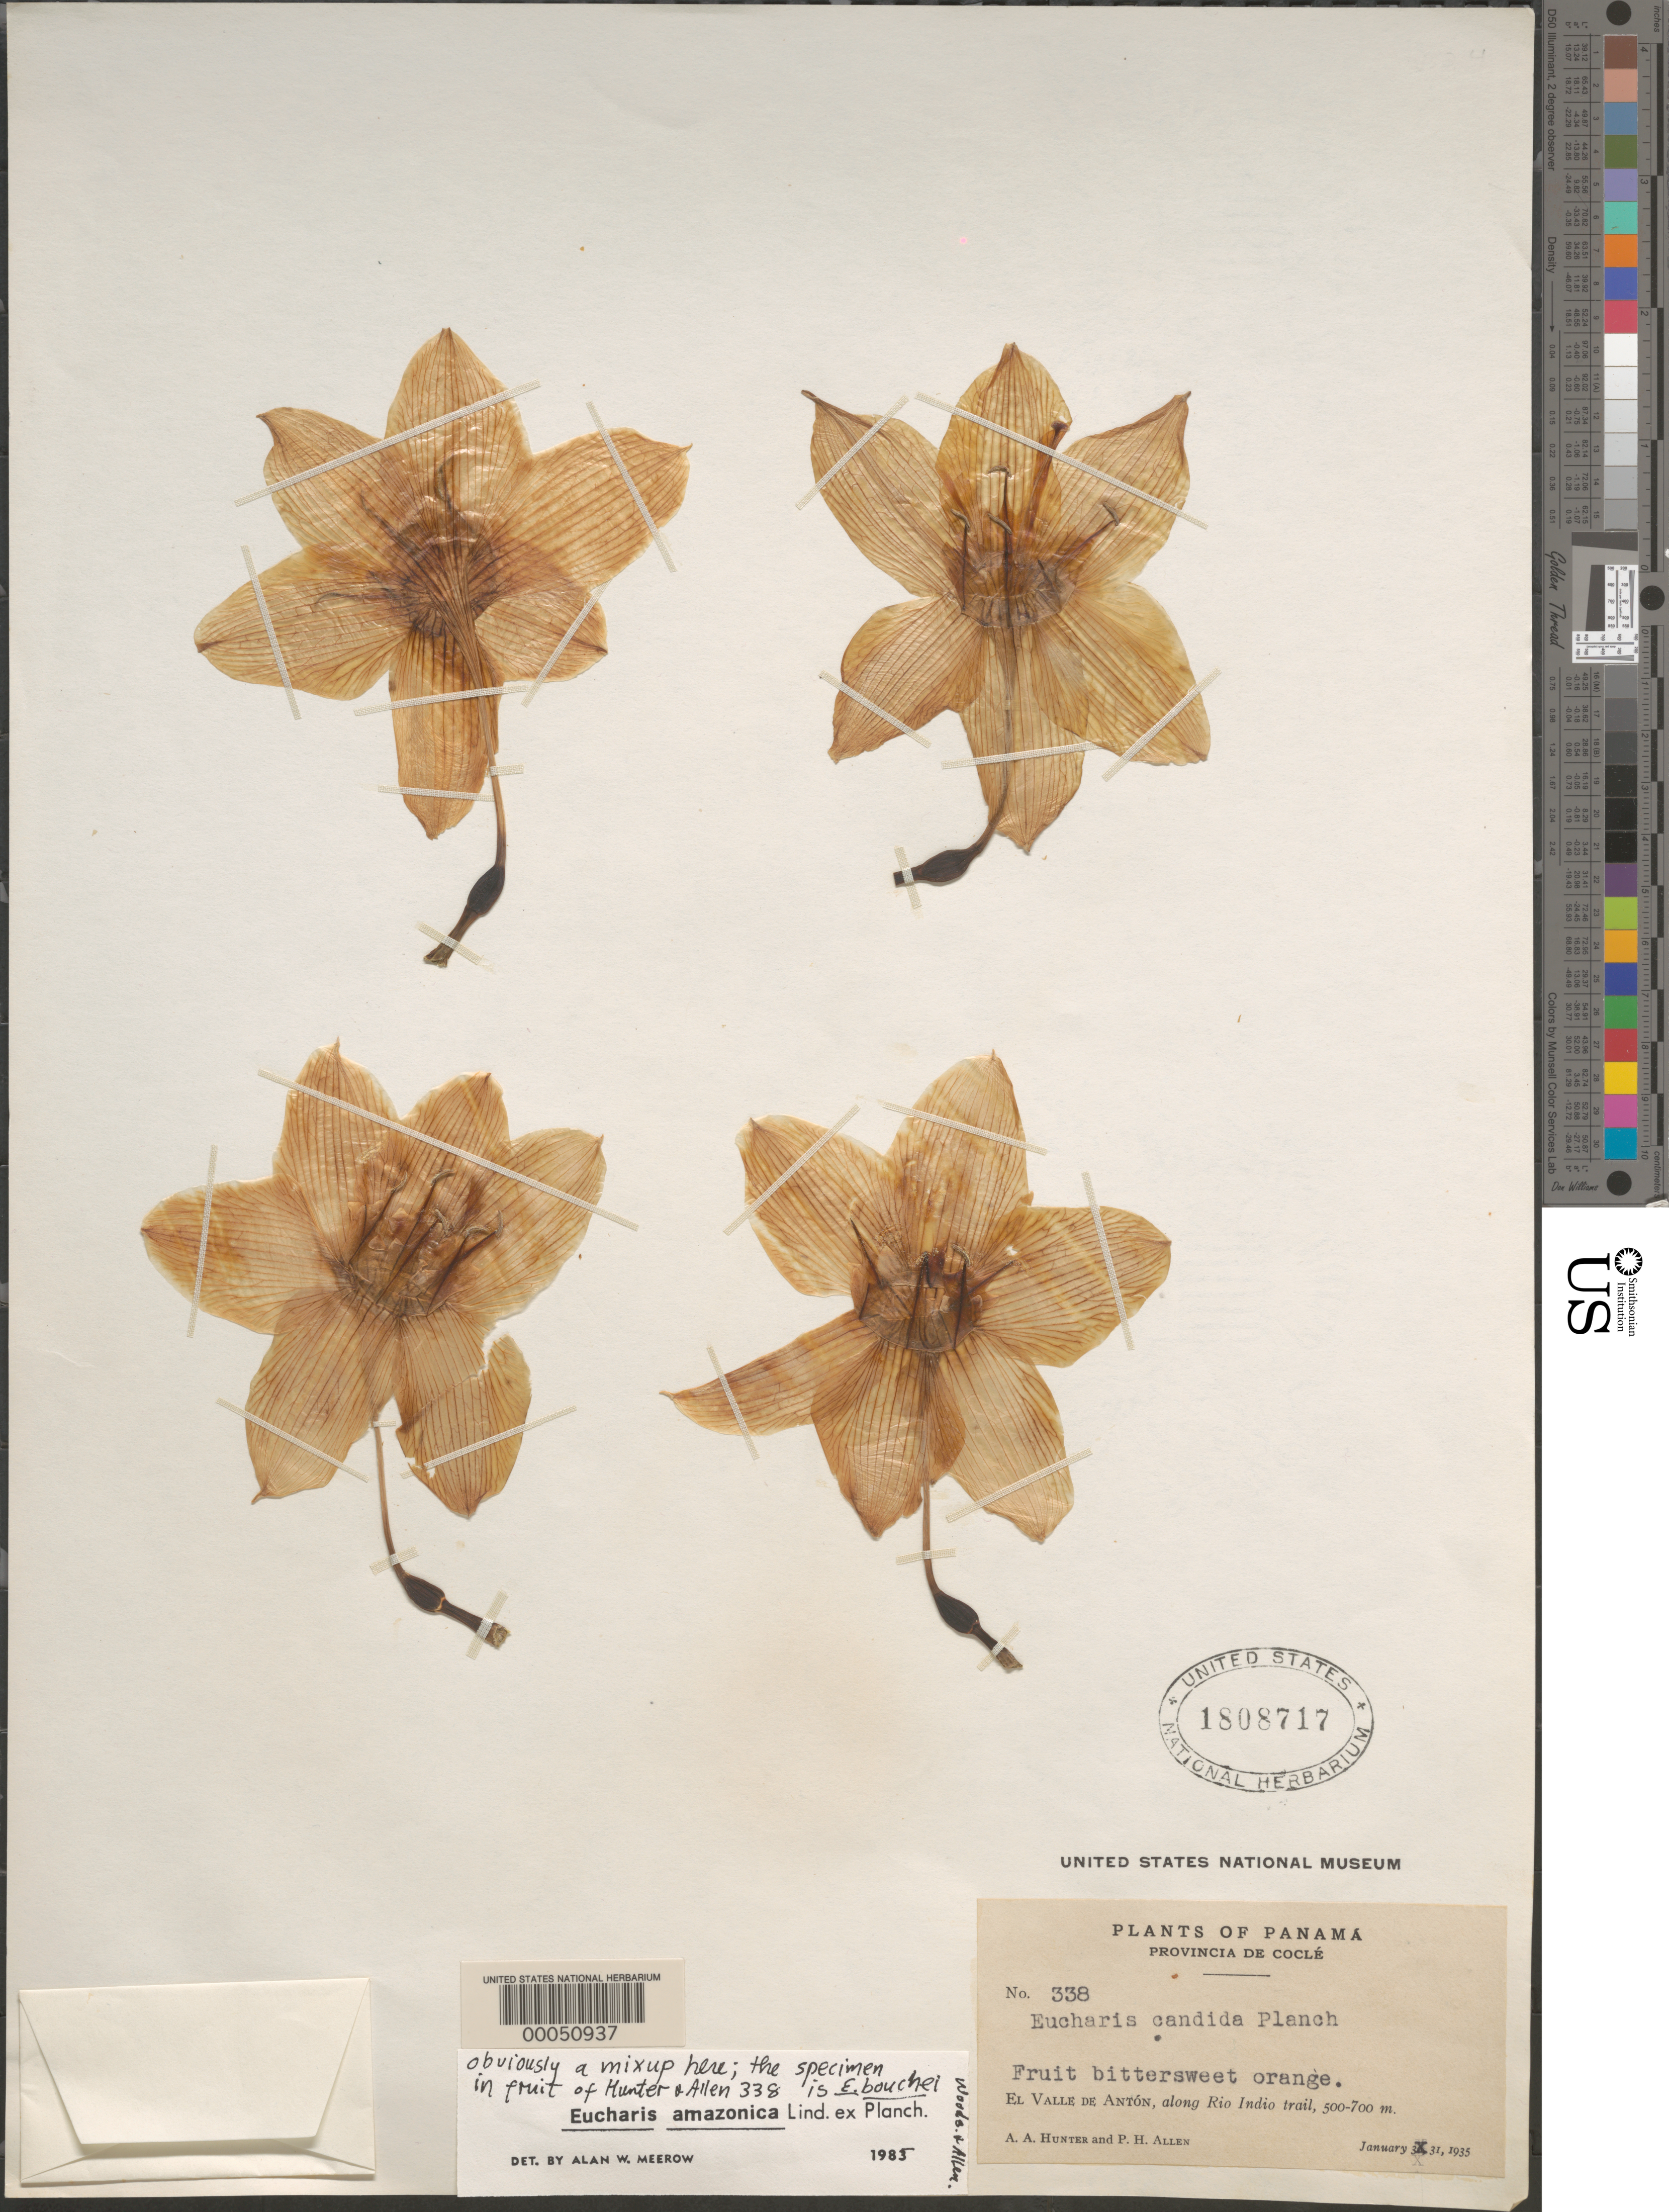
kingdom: Plantae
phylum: Tracheophyta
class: Liliopsida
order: Asparagales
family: Amaryllidaceae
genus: Eucharis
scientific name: Eucharis amazonica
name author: Linden ex Planch.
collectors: A. Hunter & P. H. Allen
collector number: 338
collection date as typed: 31 Jan 1935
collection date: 1935-01-31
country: Panama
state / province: Coclé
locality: El Valle De Anton, along Rio Indio Trail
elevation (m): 500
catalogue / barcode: US 1808717